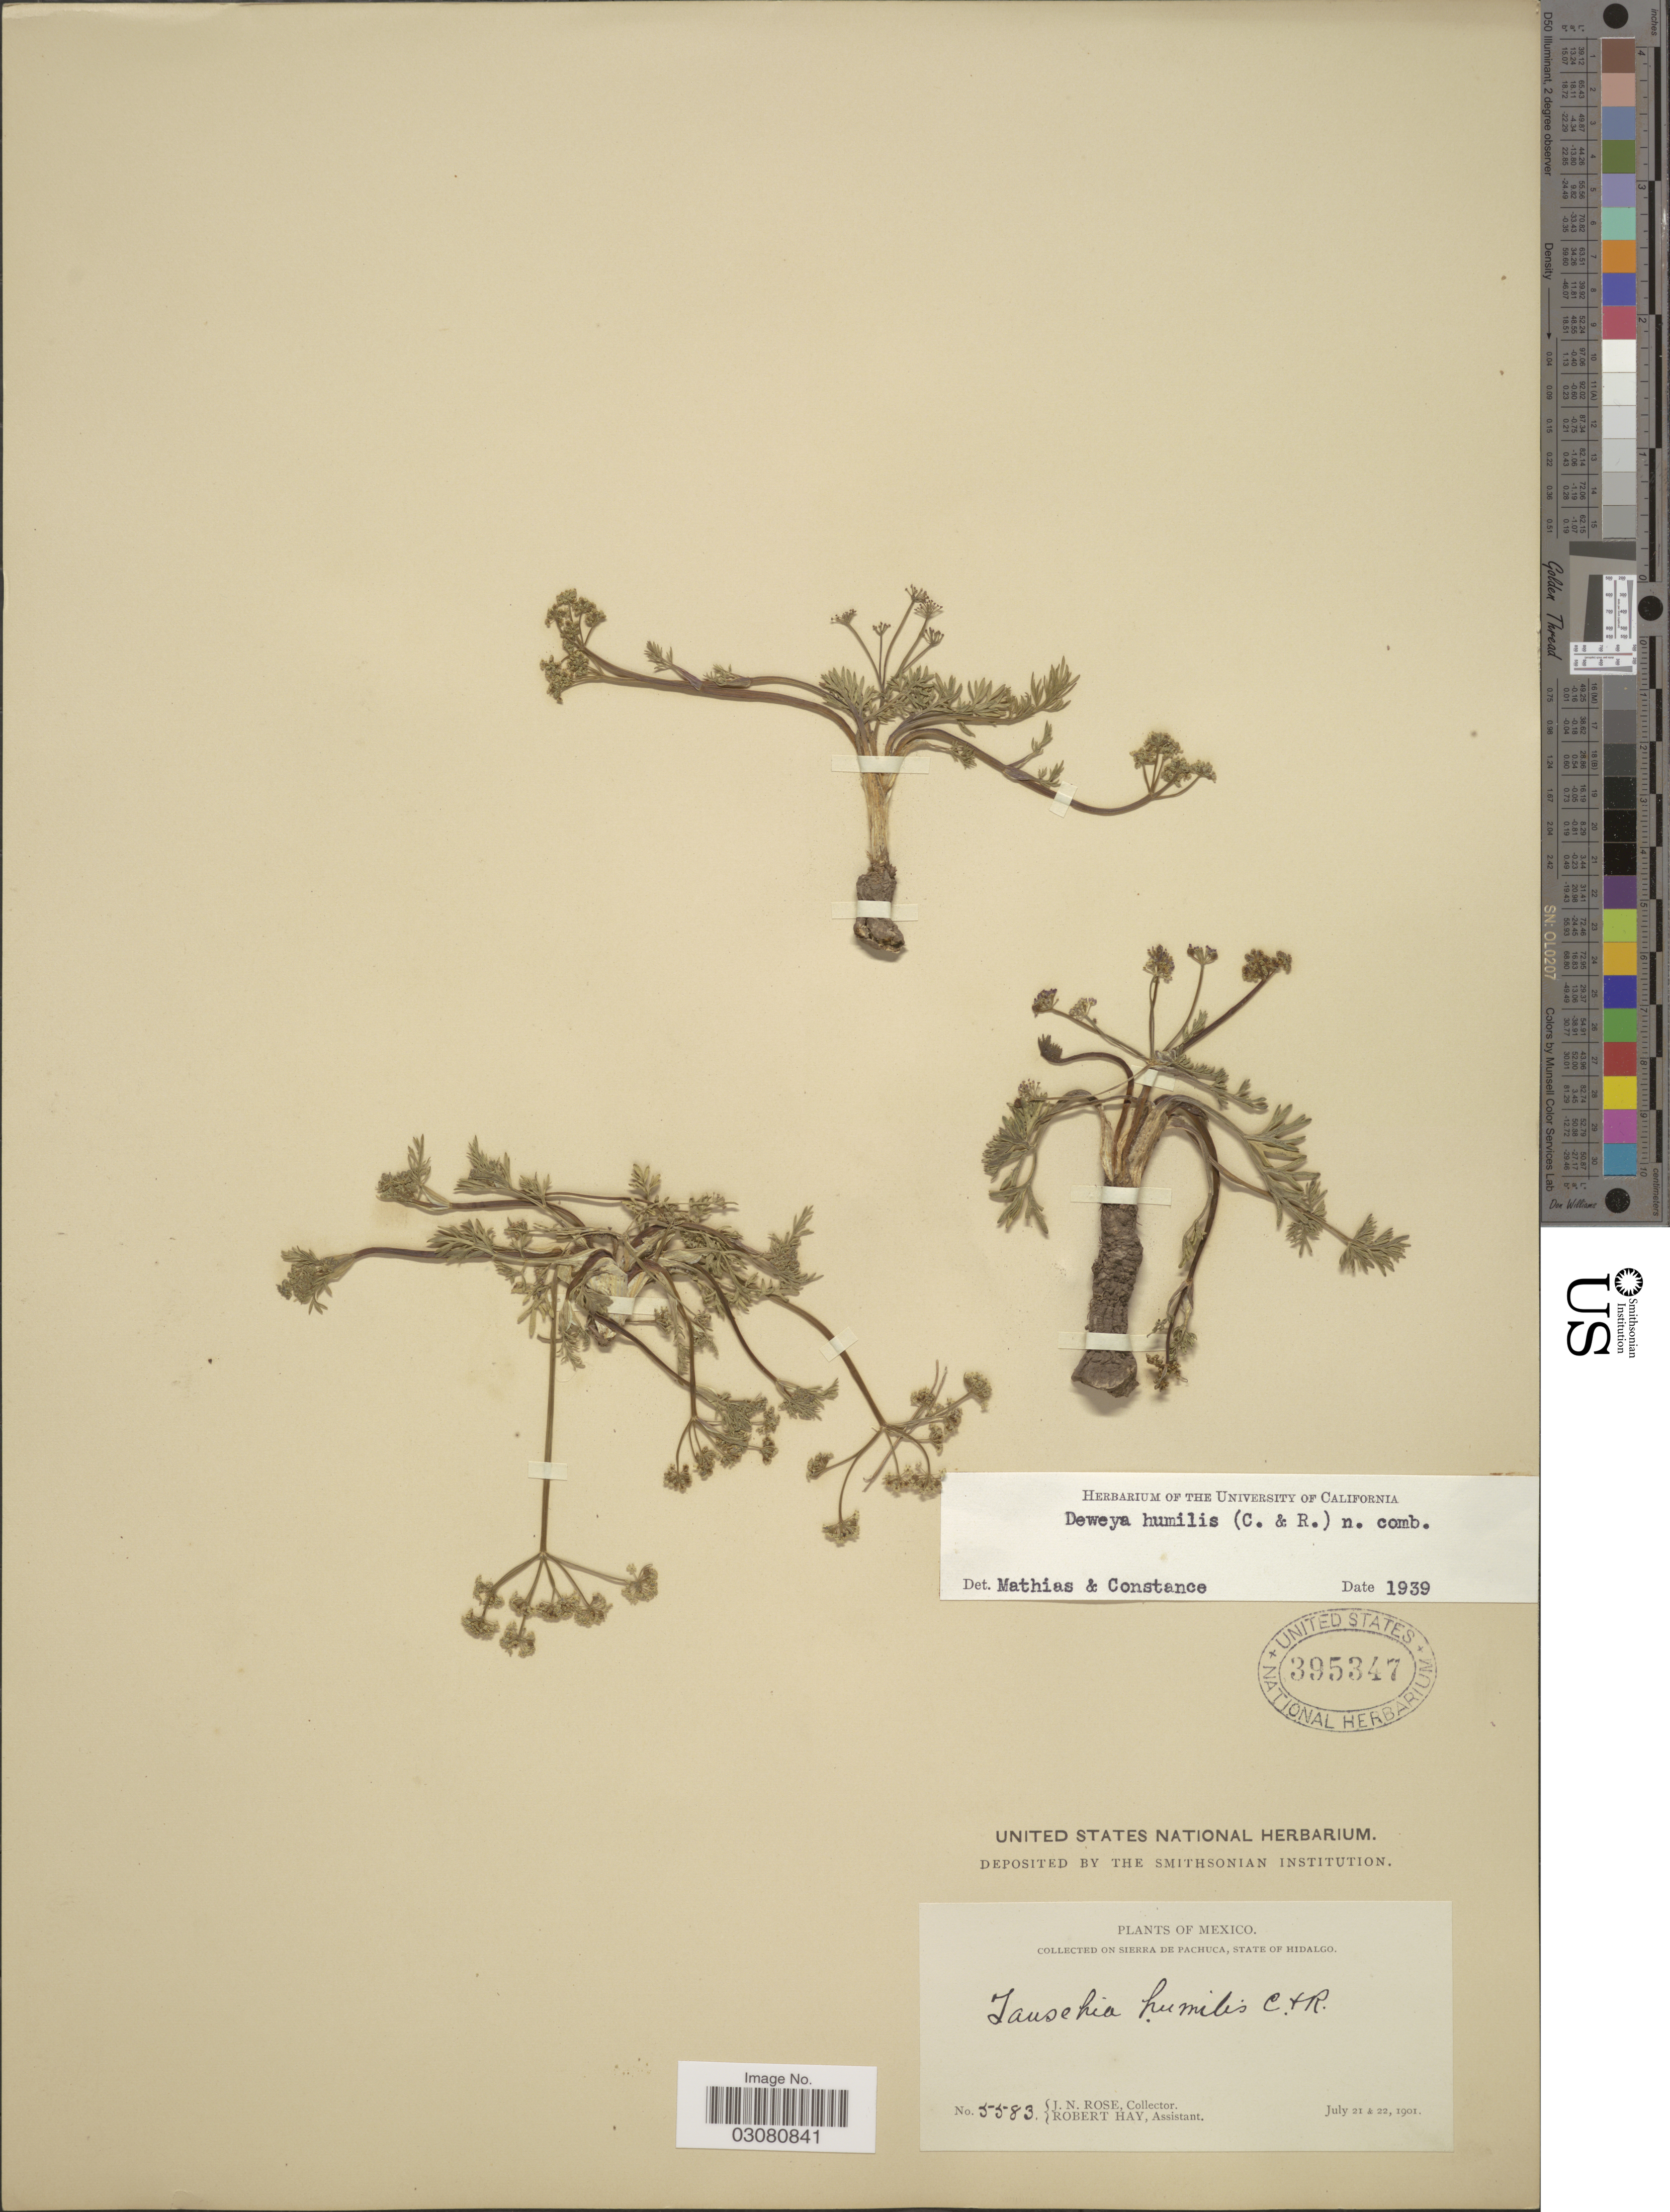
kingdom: Plantae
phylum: Tracheophyta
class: Magnoliopsida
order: Apiales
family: Apiaceae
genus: Tauschia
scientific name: Tauschia humilis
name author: J.M. Coult. & Rose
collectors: J. N. Rose & R. Hay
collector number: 5583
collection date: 1901-07-21/1901-07-22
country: Mexico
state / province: Hidalgo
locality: Sierra de Pachuca.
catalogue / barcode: US 395347